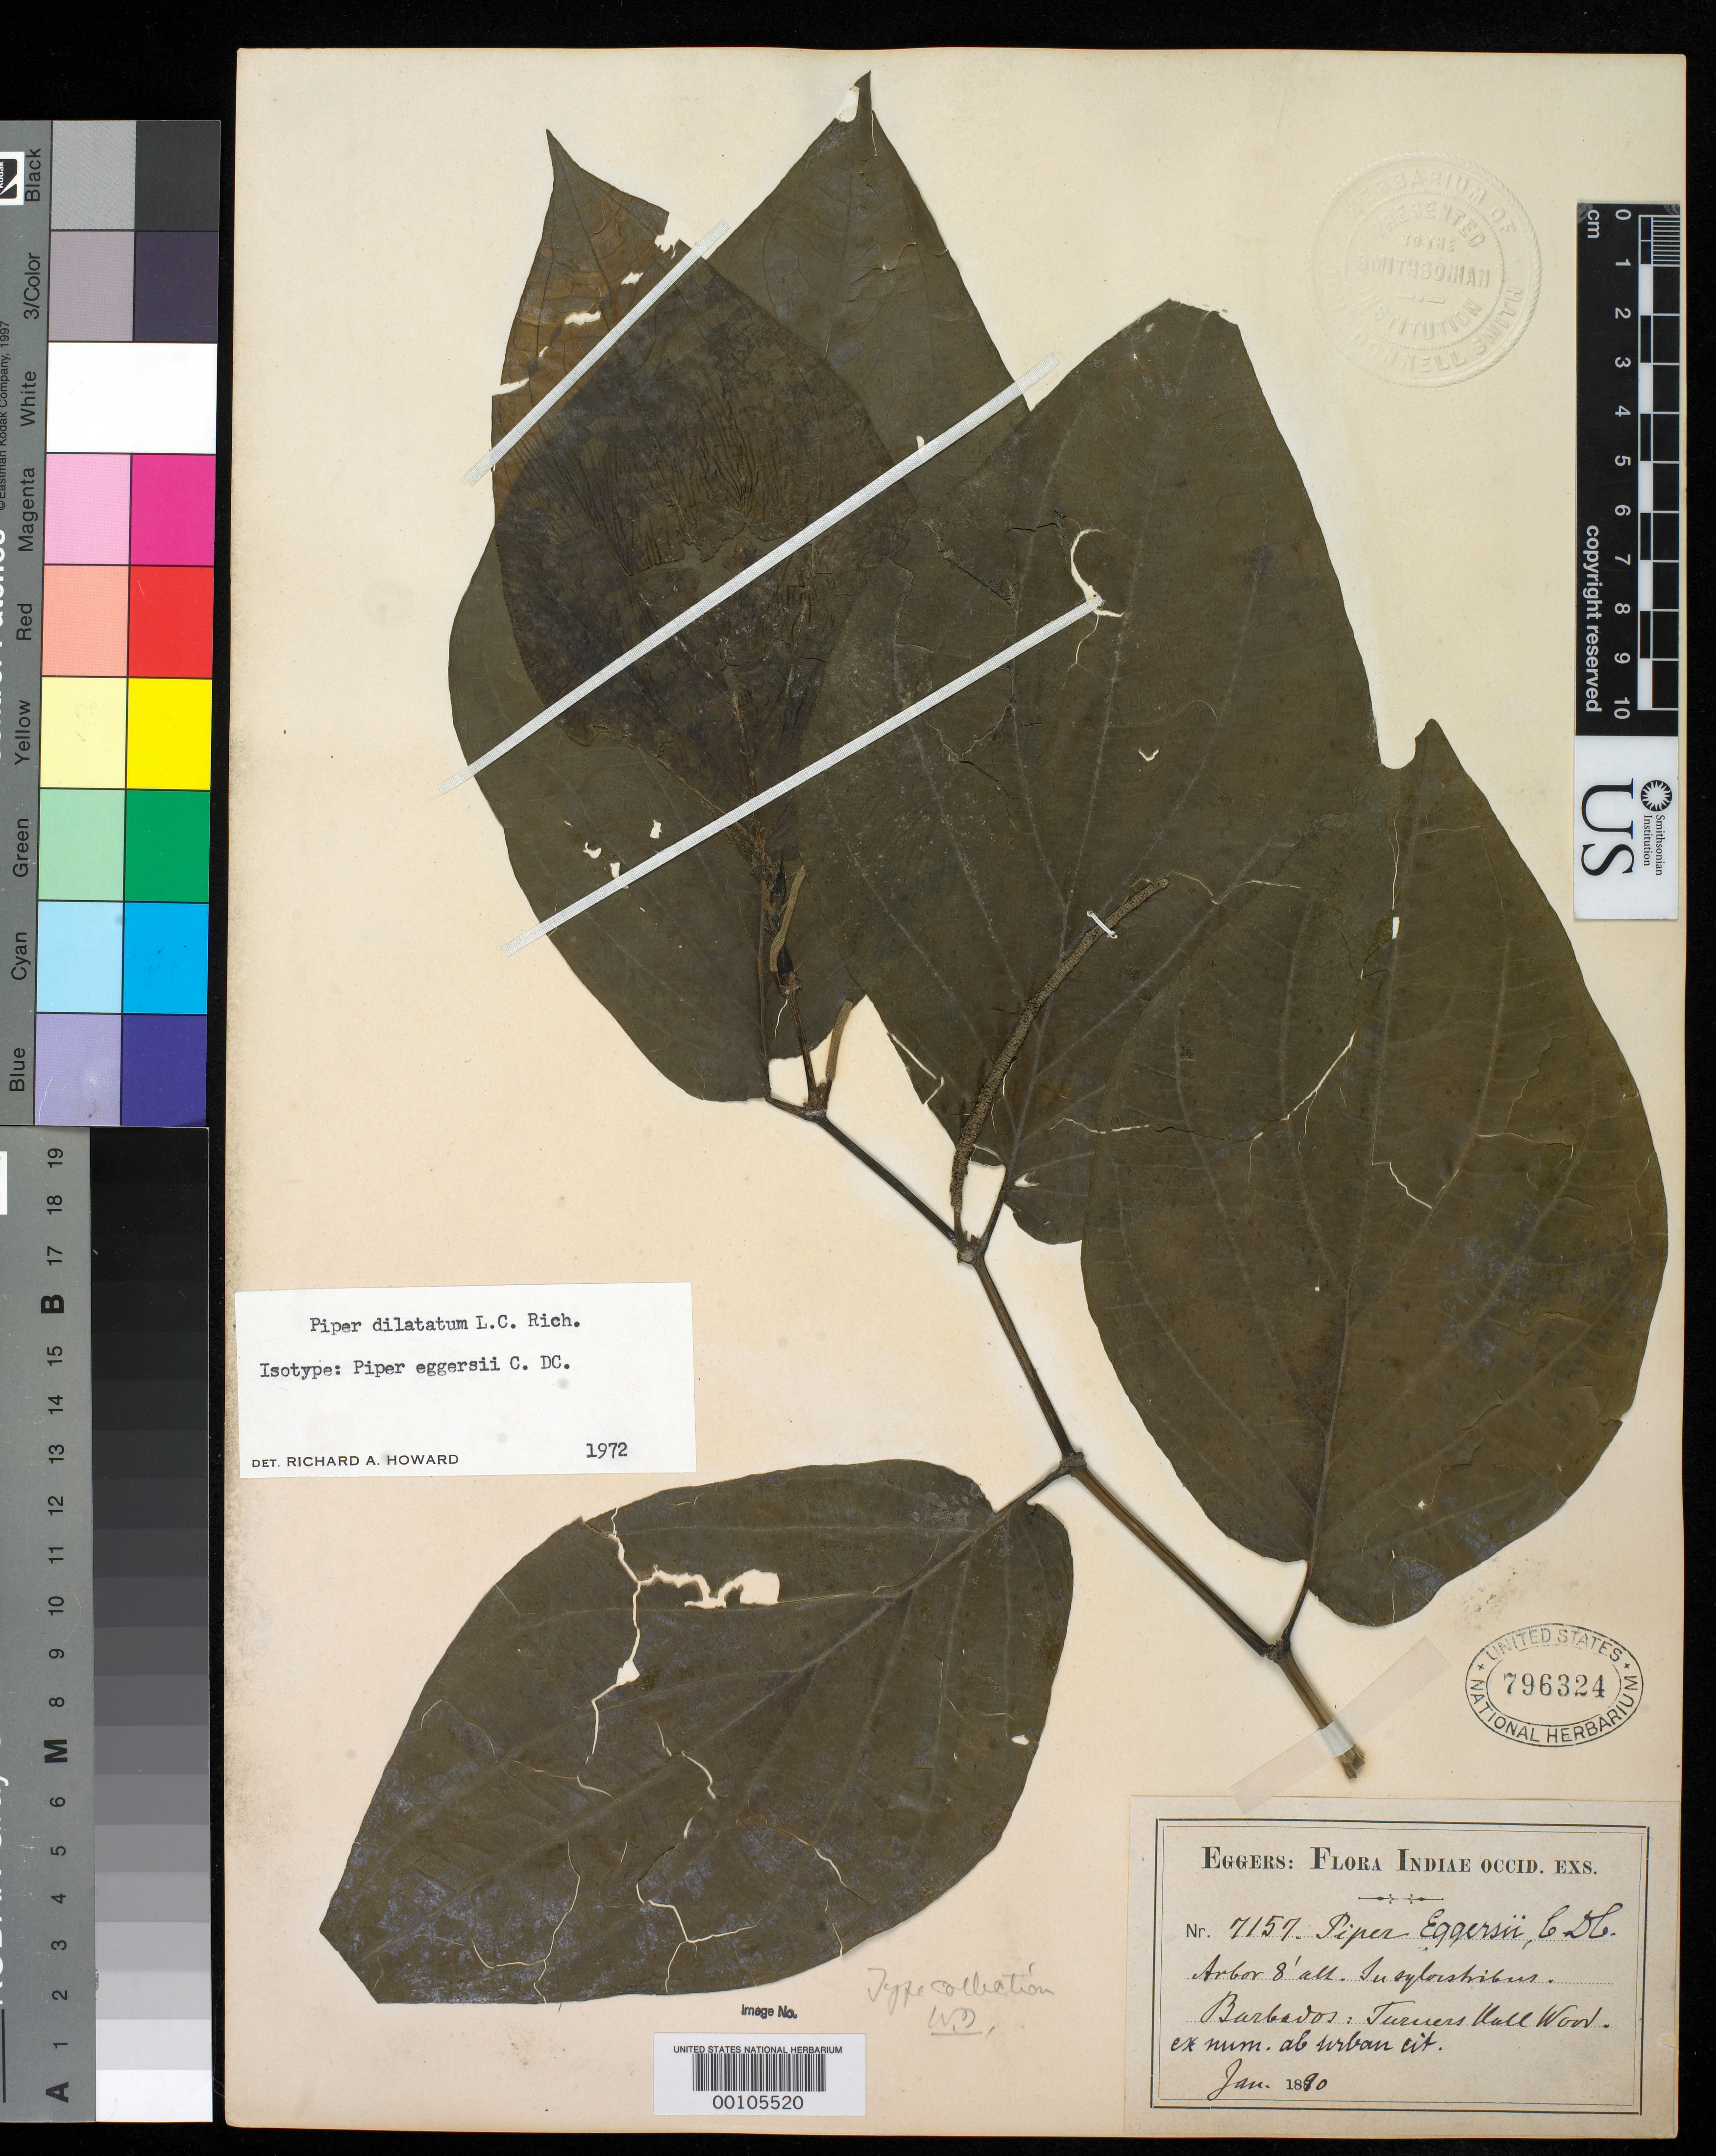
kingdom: Plantae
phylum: Tracheophyta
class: Magnoliopsida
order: Piperales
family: Piperaceae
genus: Piper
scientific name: Piper eggersii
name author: C. DC. in Urb.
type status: Isotype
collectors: H. F. A. von Eggers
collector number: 7157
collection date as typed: Jan 1890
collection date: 1890-01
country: Barbados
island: Windward Is.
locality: Turner's Hall Wood.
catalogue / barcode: US 796324